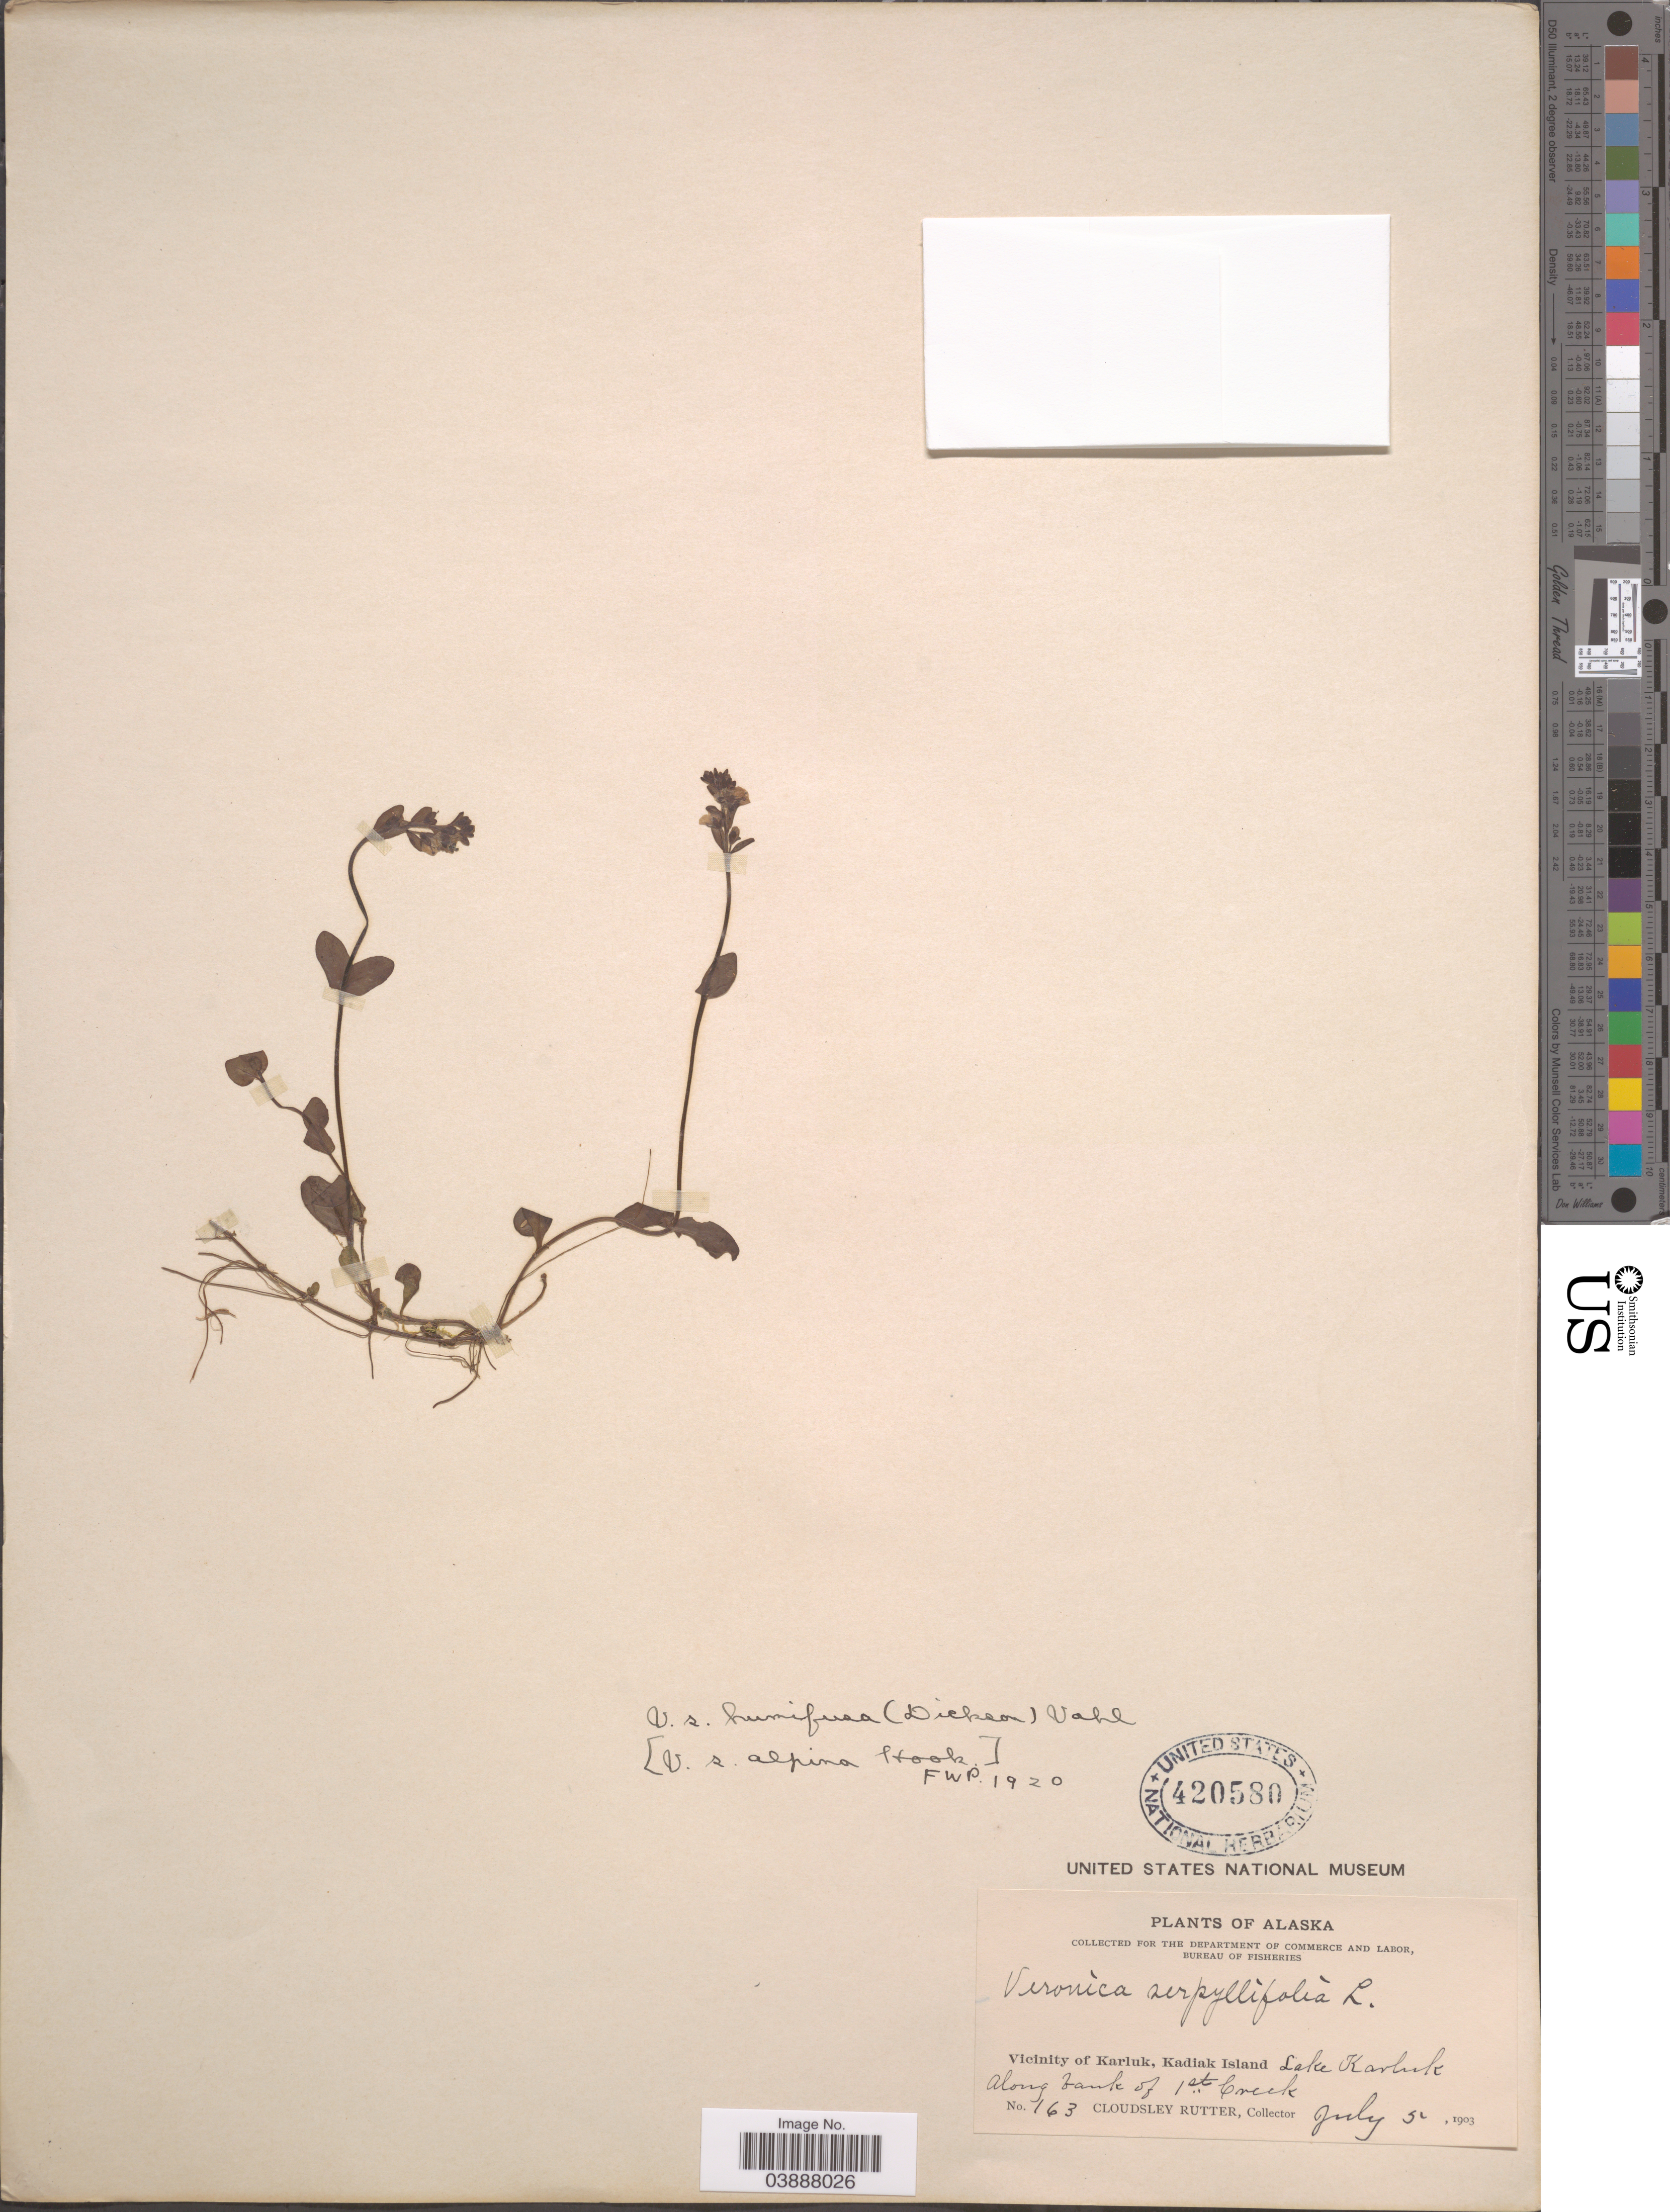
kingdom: Plantae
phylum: Tracheophyta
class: Magnoliopsida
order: Lamiales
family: Plantaginaceae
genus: Veronica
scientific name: Veronica serpyllifolia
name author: L.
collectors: C. Rutter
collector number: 163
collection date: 1903-07-05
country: United States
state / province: Alaska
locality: Vicinity of Karluk, Kadiak Island. Lake Karluk. Along bank of 1st Creek.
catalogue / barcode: US 420580